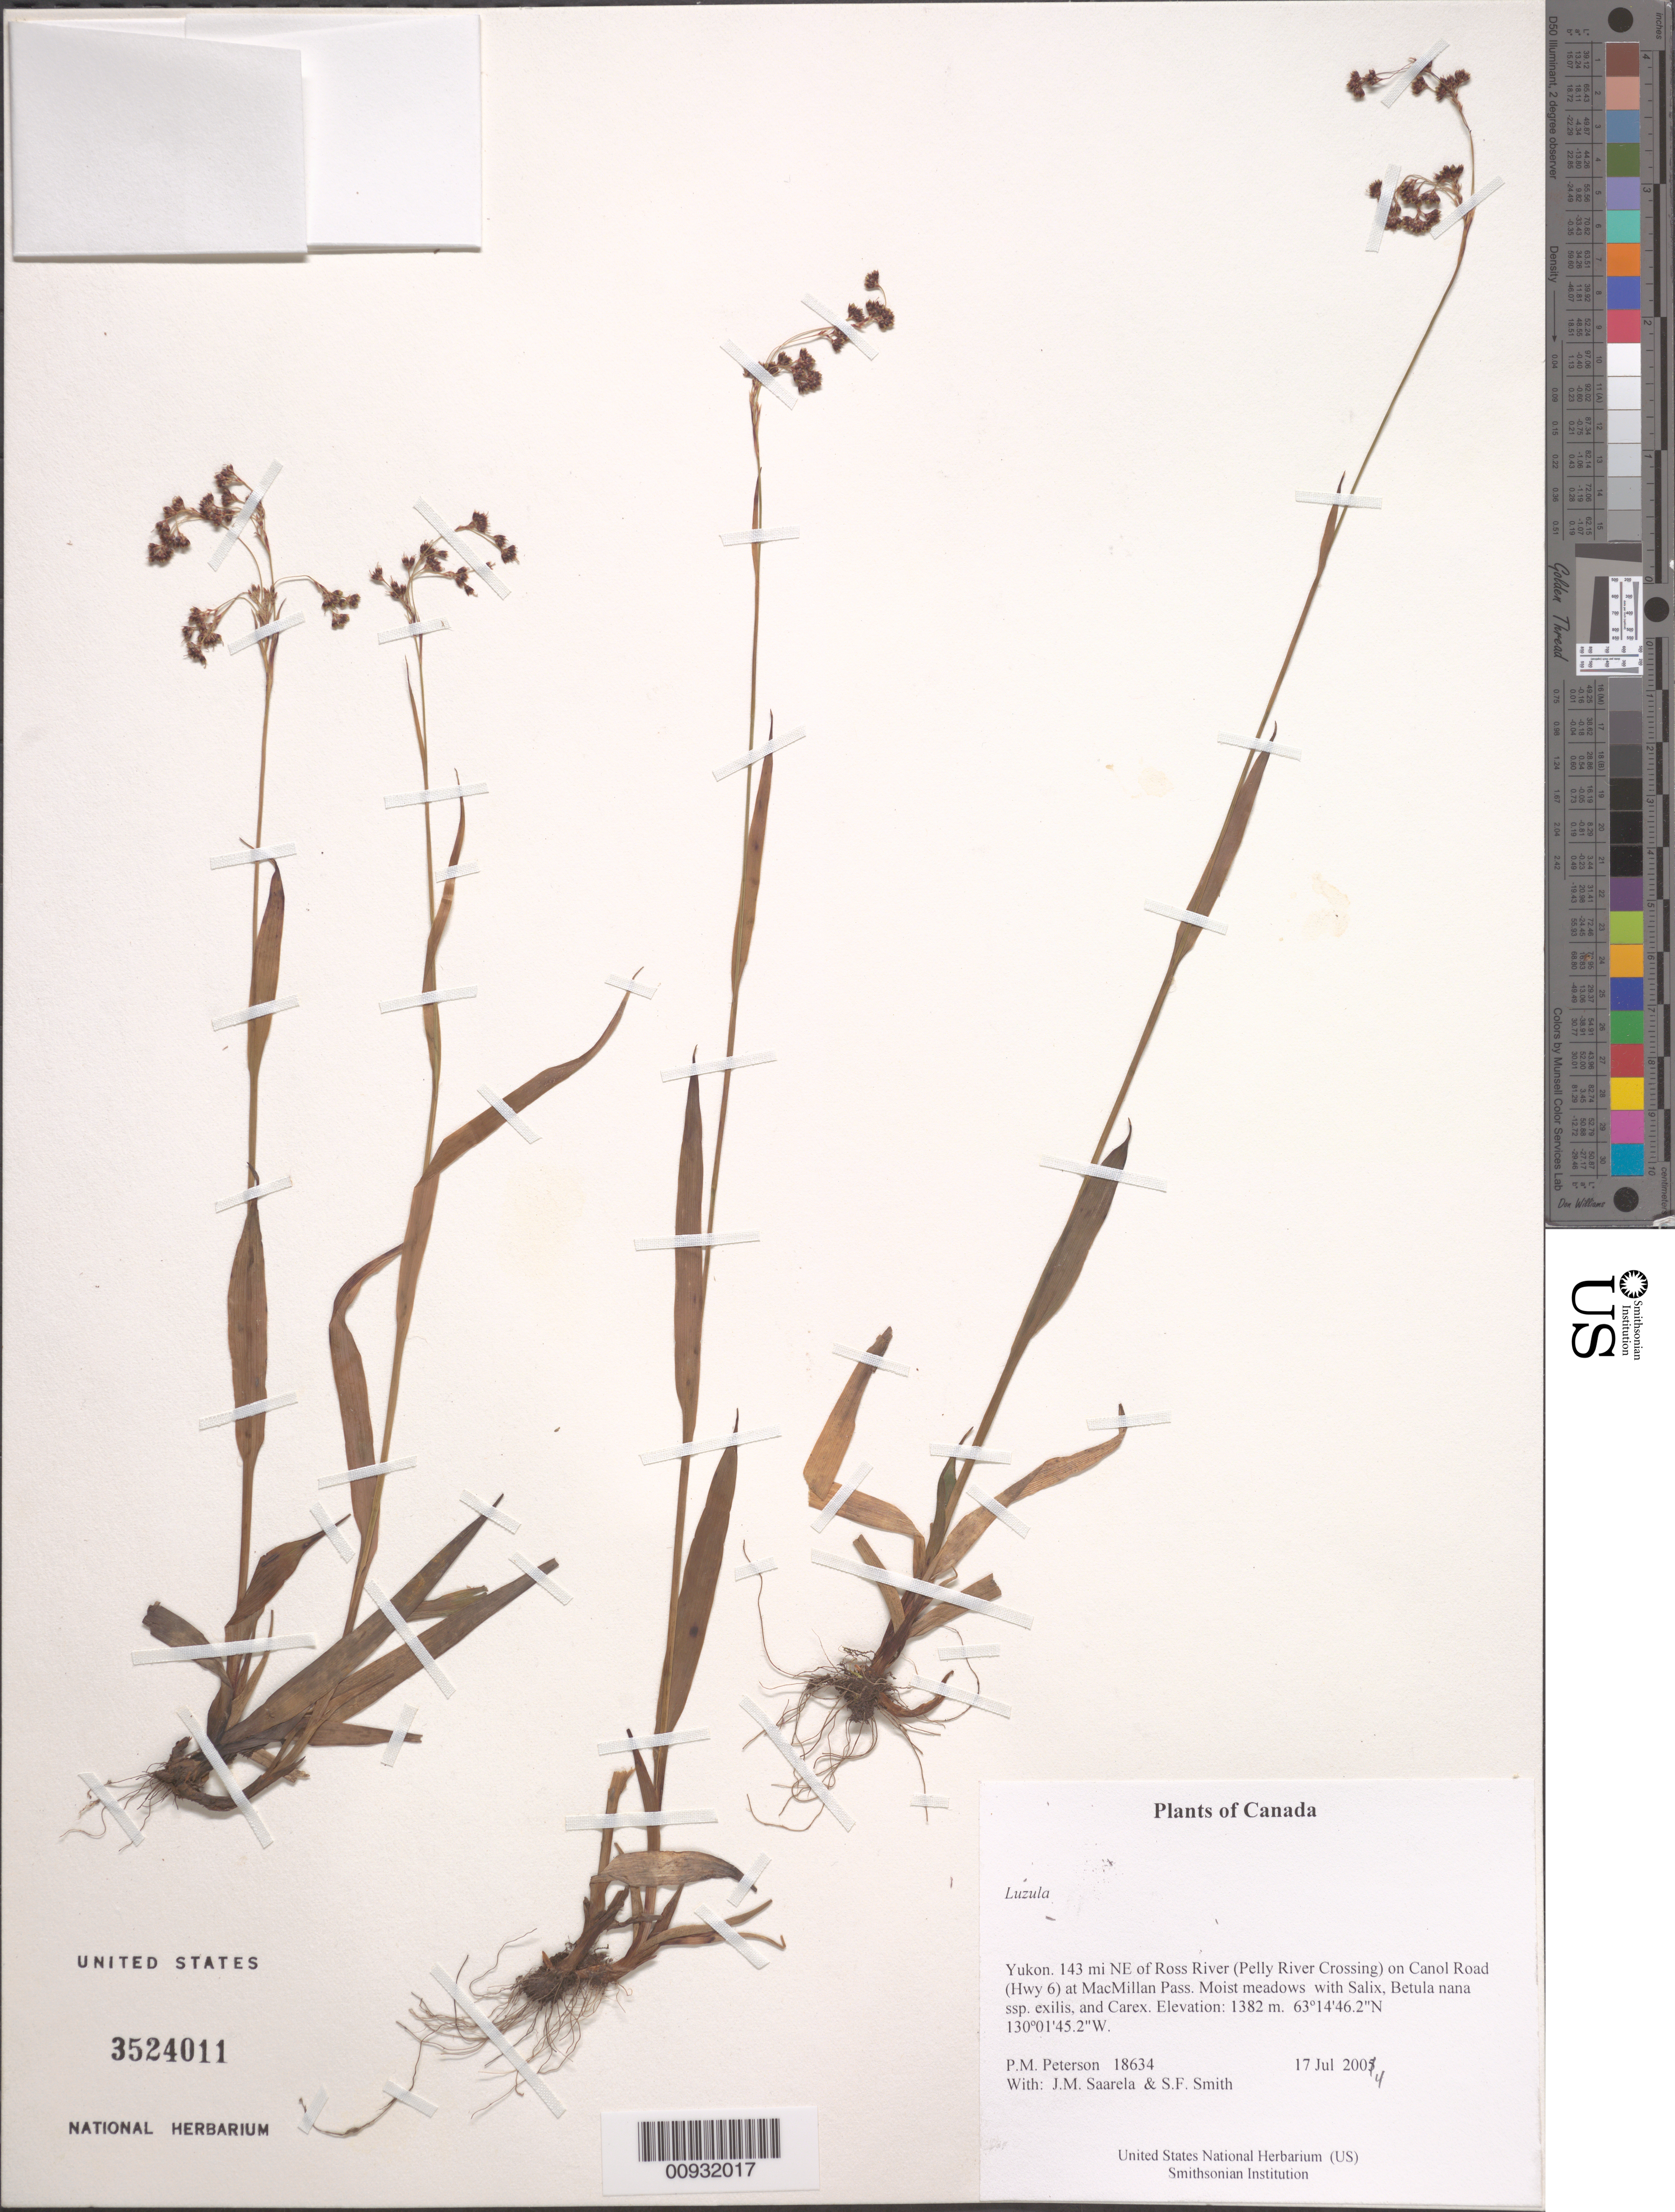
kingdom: Plantae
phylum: Tracheophyta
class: Liliopsida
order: Poales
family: Juncaceae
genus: Luzula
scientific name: Luzula sp.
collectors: P. M. Peterson, J. Saarela & S.F. Smith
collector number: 18634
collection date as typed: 17 Jul 2004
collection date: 2004-07-17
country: Canada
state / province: Yukon Territory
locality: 143 mi NE of Ross River (Pelly River Crossing) on Canol Road (Hwy 6) at MacMillan Pass. Moist meadows with Salix, Betula nana ssp. exilis, and Carex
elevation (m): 1382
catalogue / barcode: US 3524011